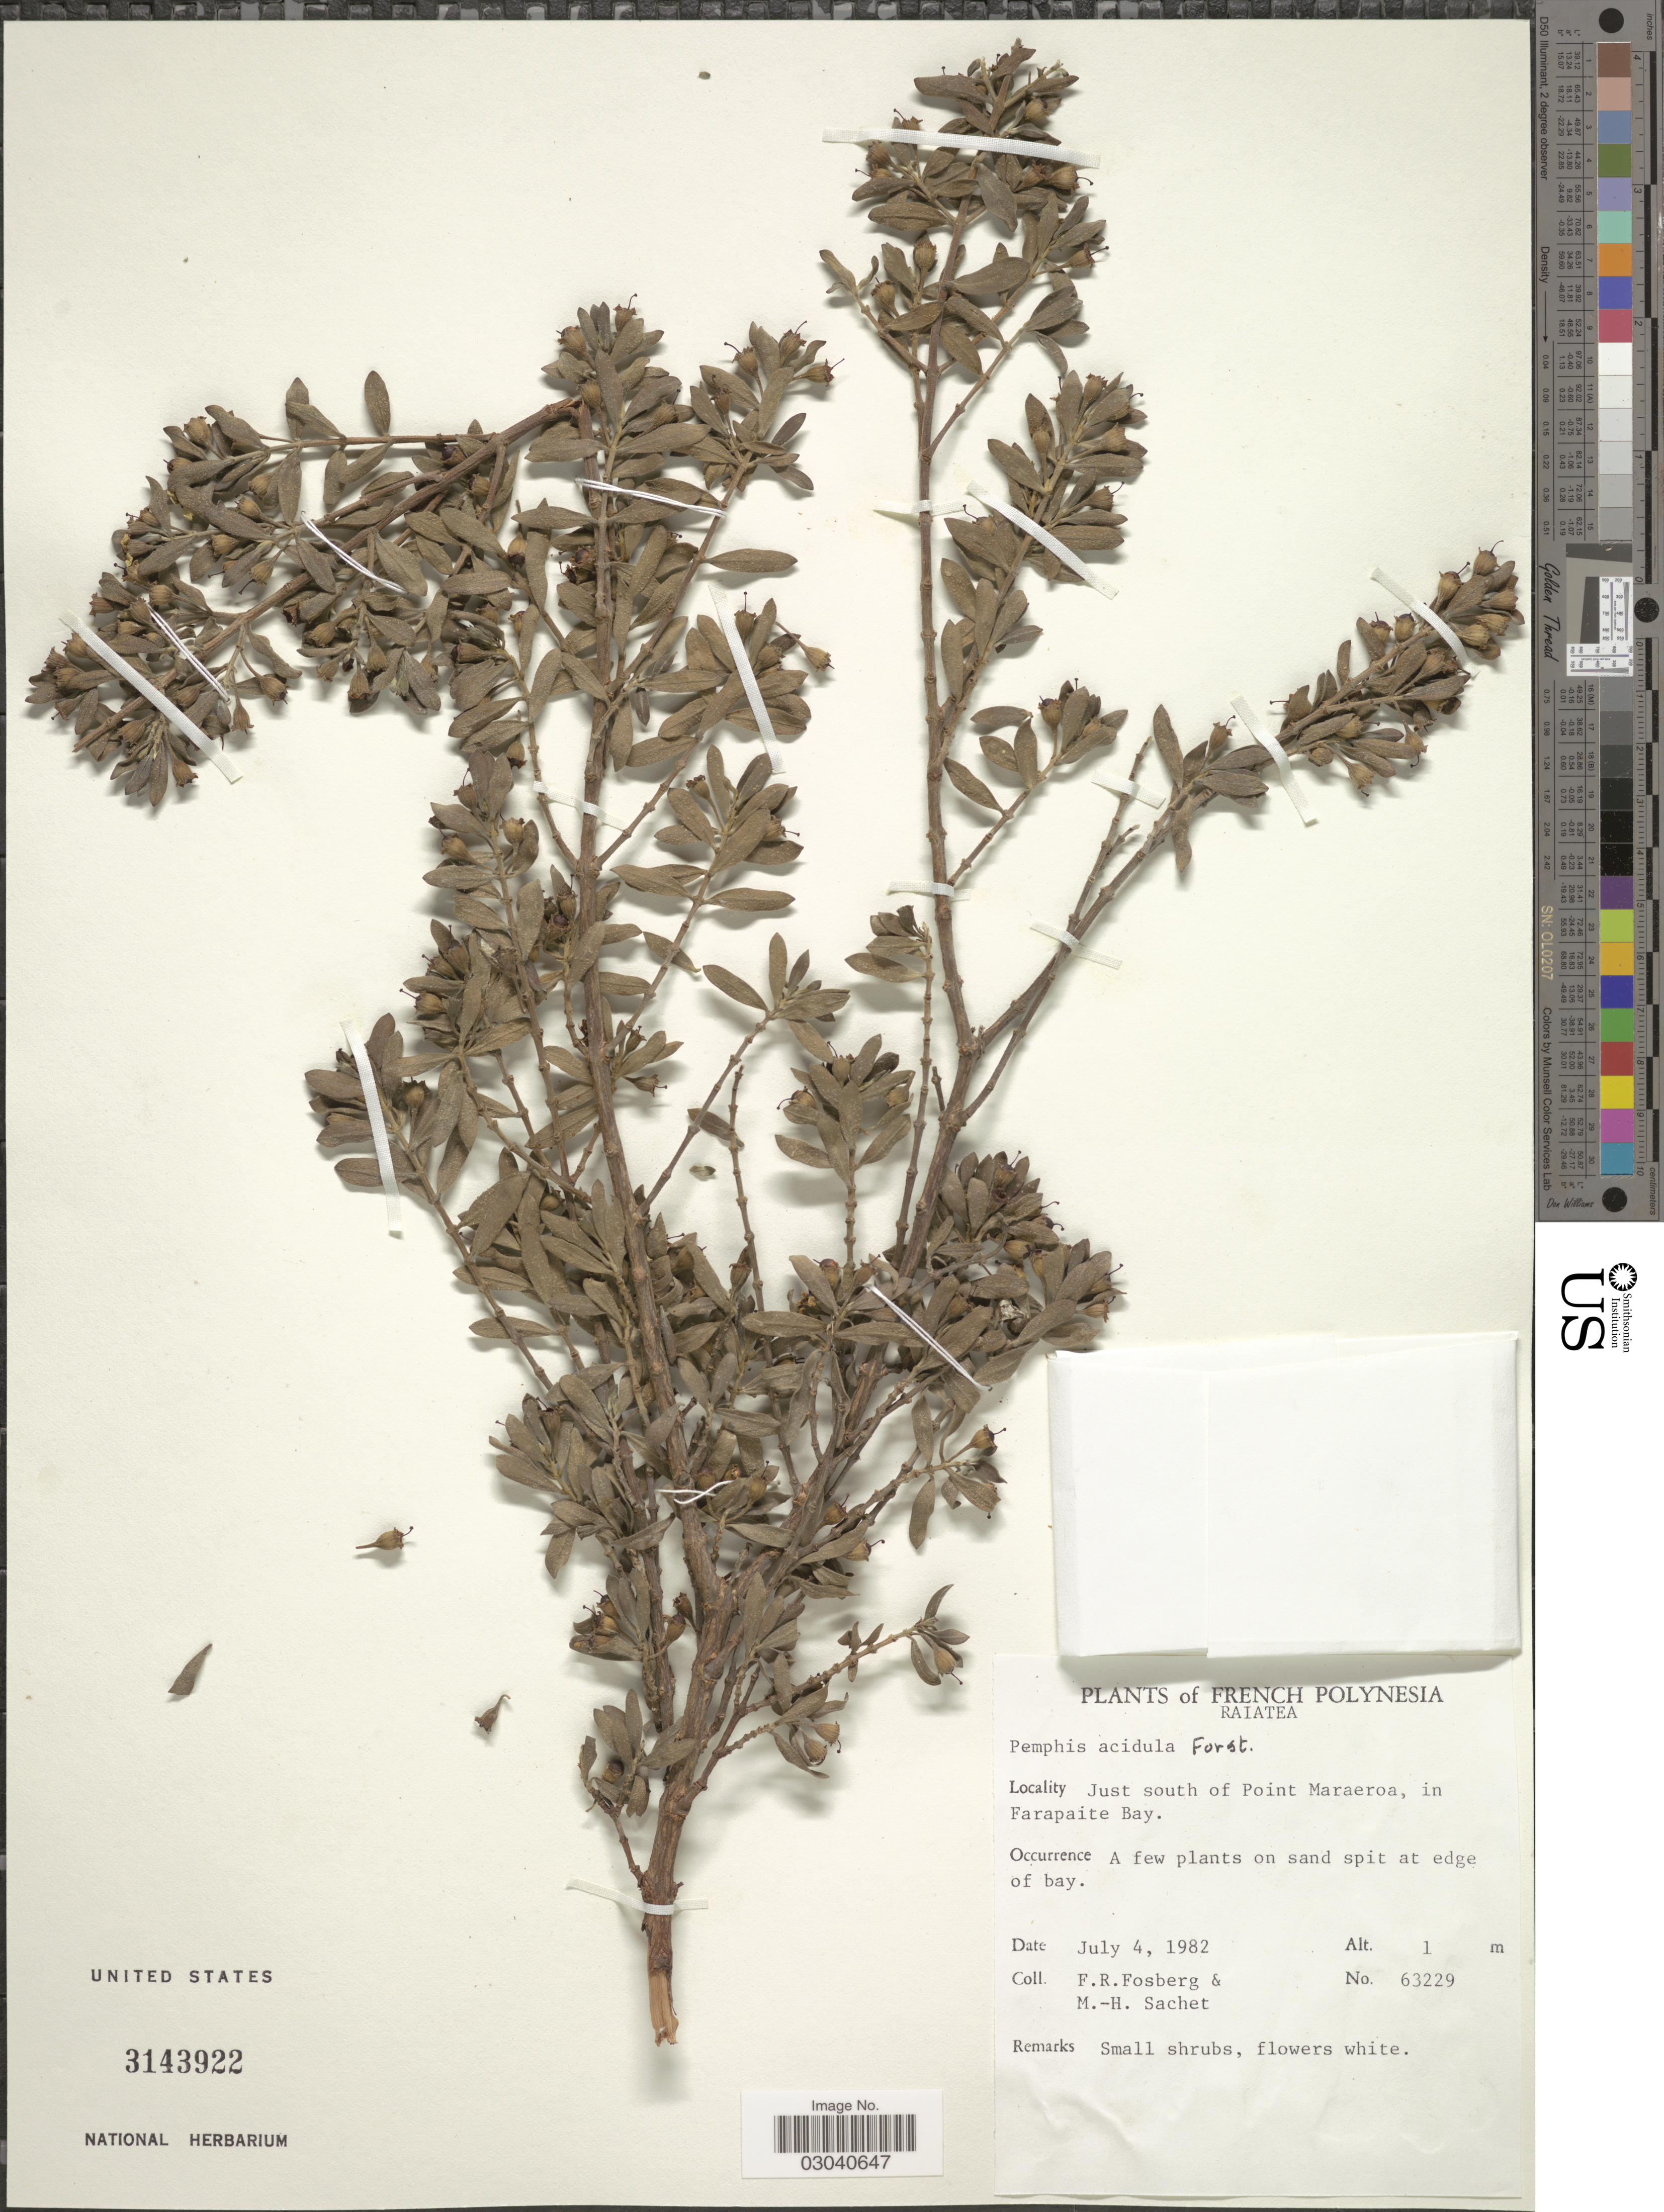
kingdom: Plantae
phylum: Tracheophyta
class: Magnoliopsida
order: Myrtales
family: Lythraceae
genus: Pemphis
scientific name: Pemphis acidula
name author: J.R. Forst. & G. Forst.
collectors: F. R. Fosberg & M.-H. Sachet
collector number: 63229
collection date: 1982-07-04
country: French Polynesia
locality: Raiatea. Just south of Point Maraeroa, in Farapaite Bay.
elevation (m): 1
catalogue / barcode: US 3143922